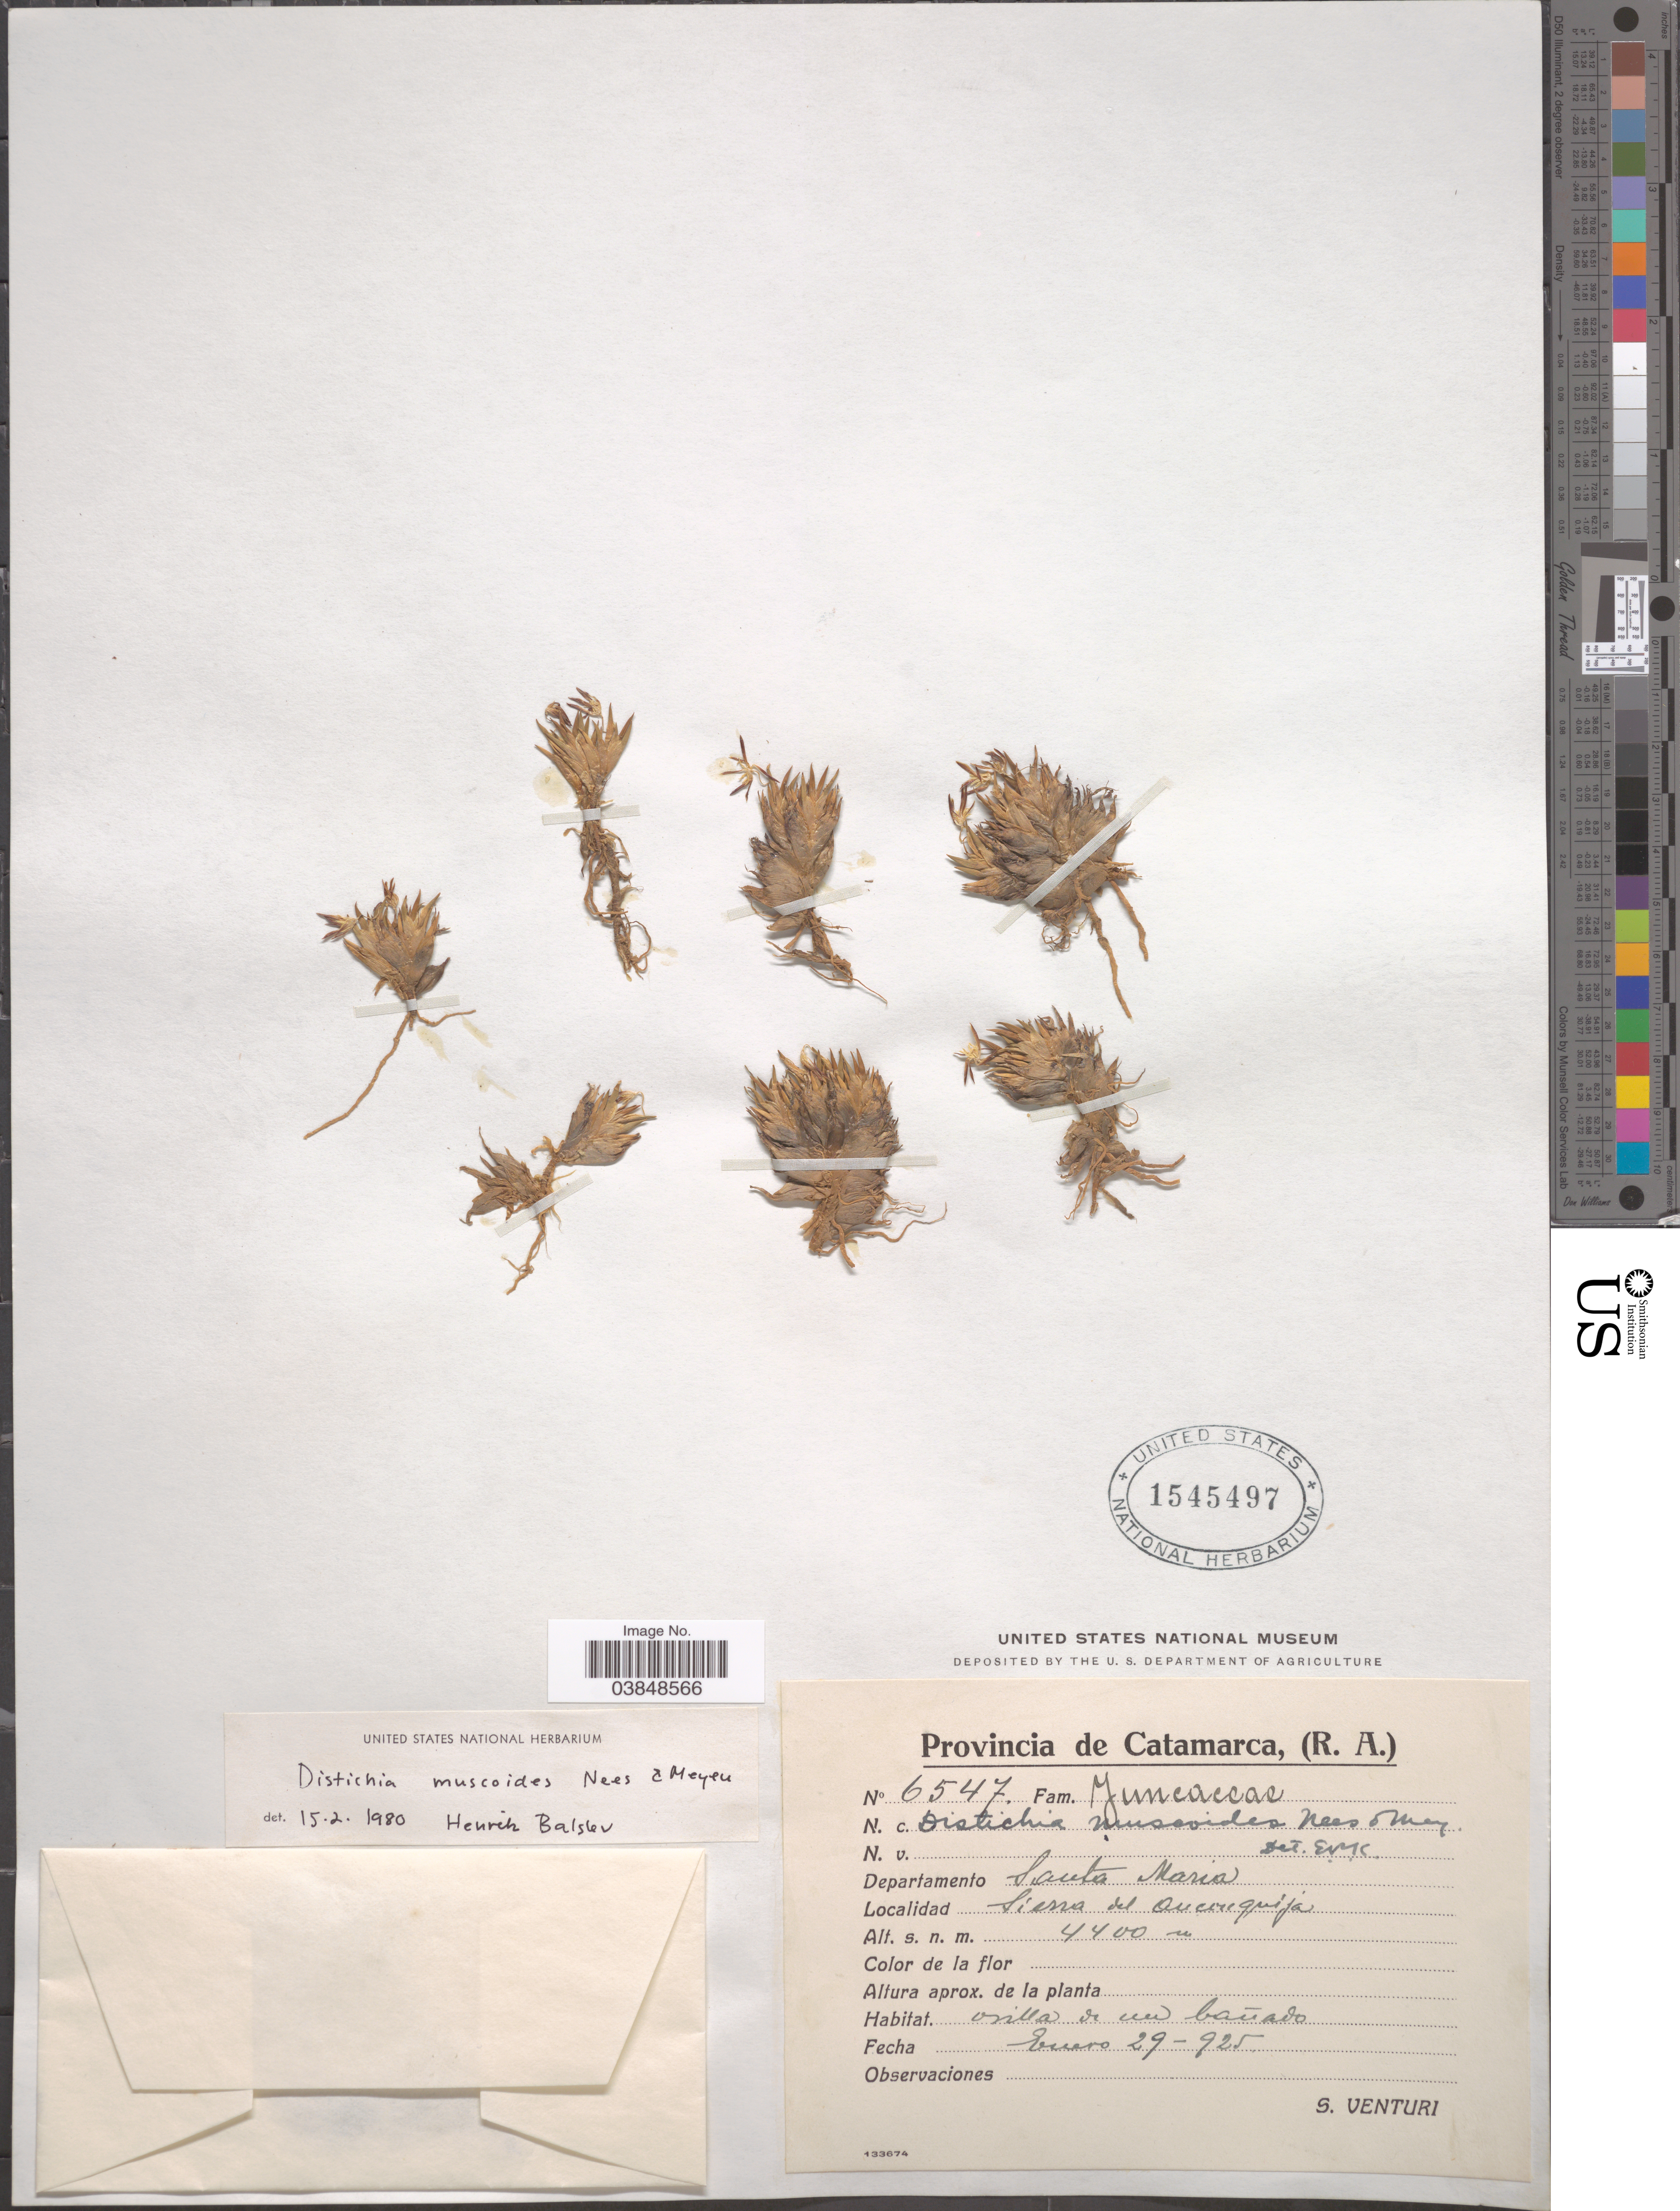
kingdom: Plantae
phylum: Tracheophyta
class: Liliopsida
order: Poales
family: Juncaceae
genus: Distichia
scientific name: Distichia muscoides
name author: Nees & Meyen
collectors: S. Venturi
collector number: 6547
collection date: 1925-01-29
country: Argentina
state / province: Catamarca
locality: Departamento Santa Maria. Sierra del Aconquija.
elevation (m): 4400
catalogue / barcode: US 1545497